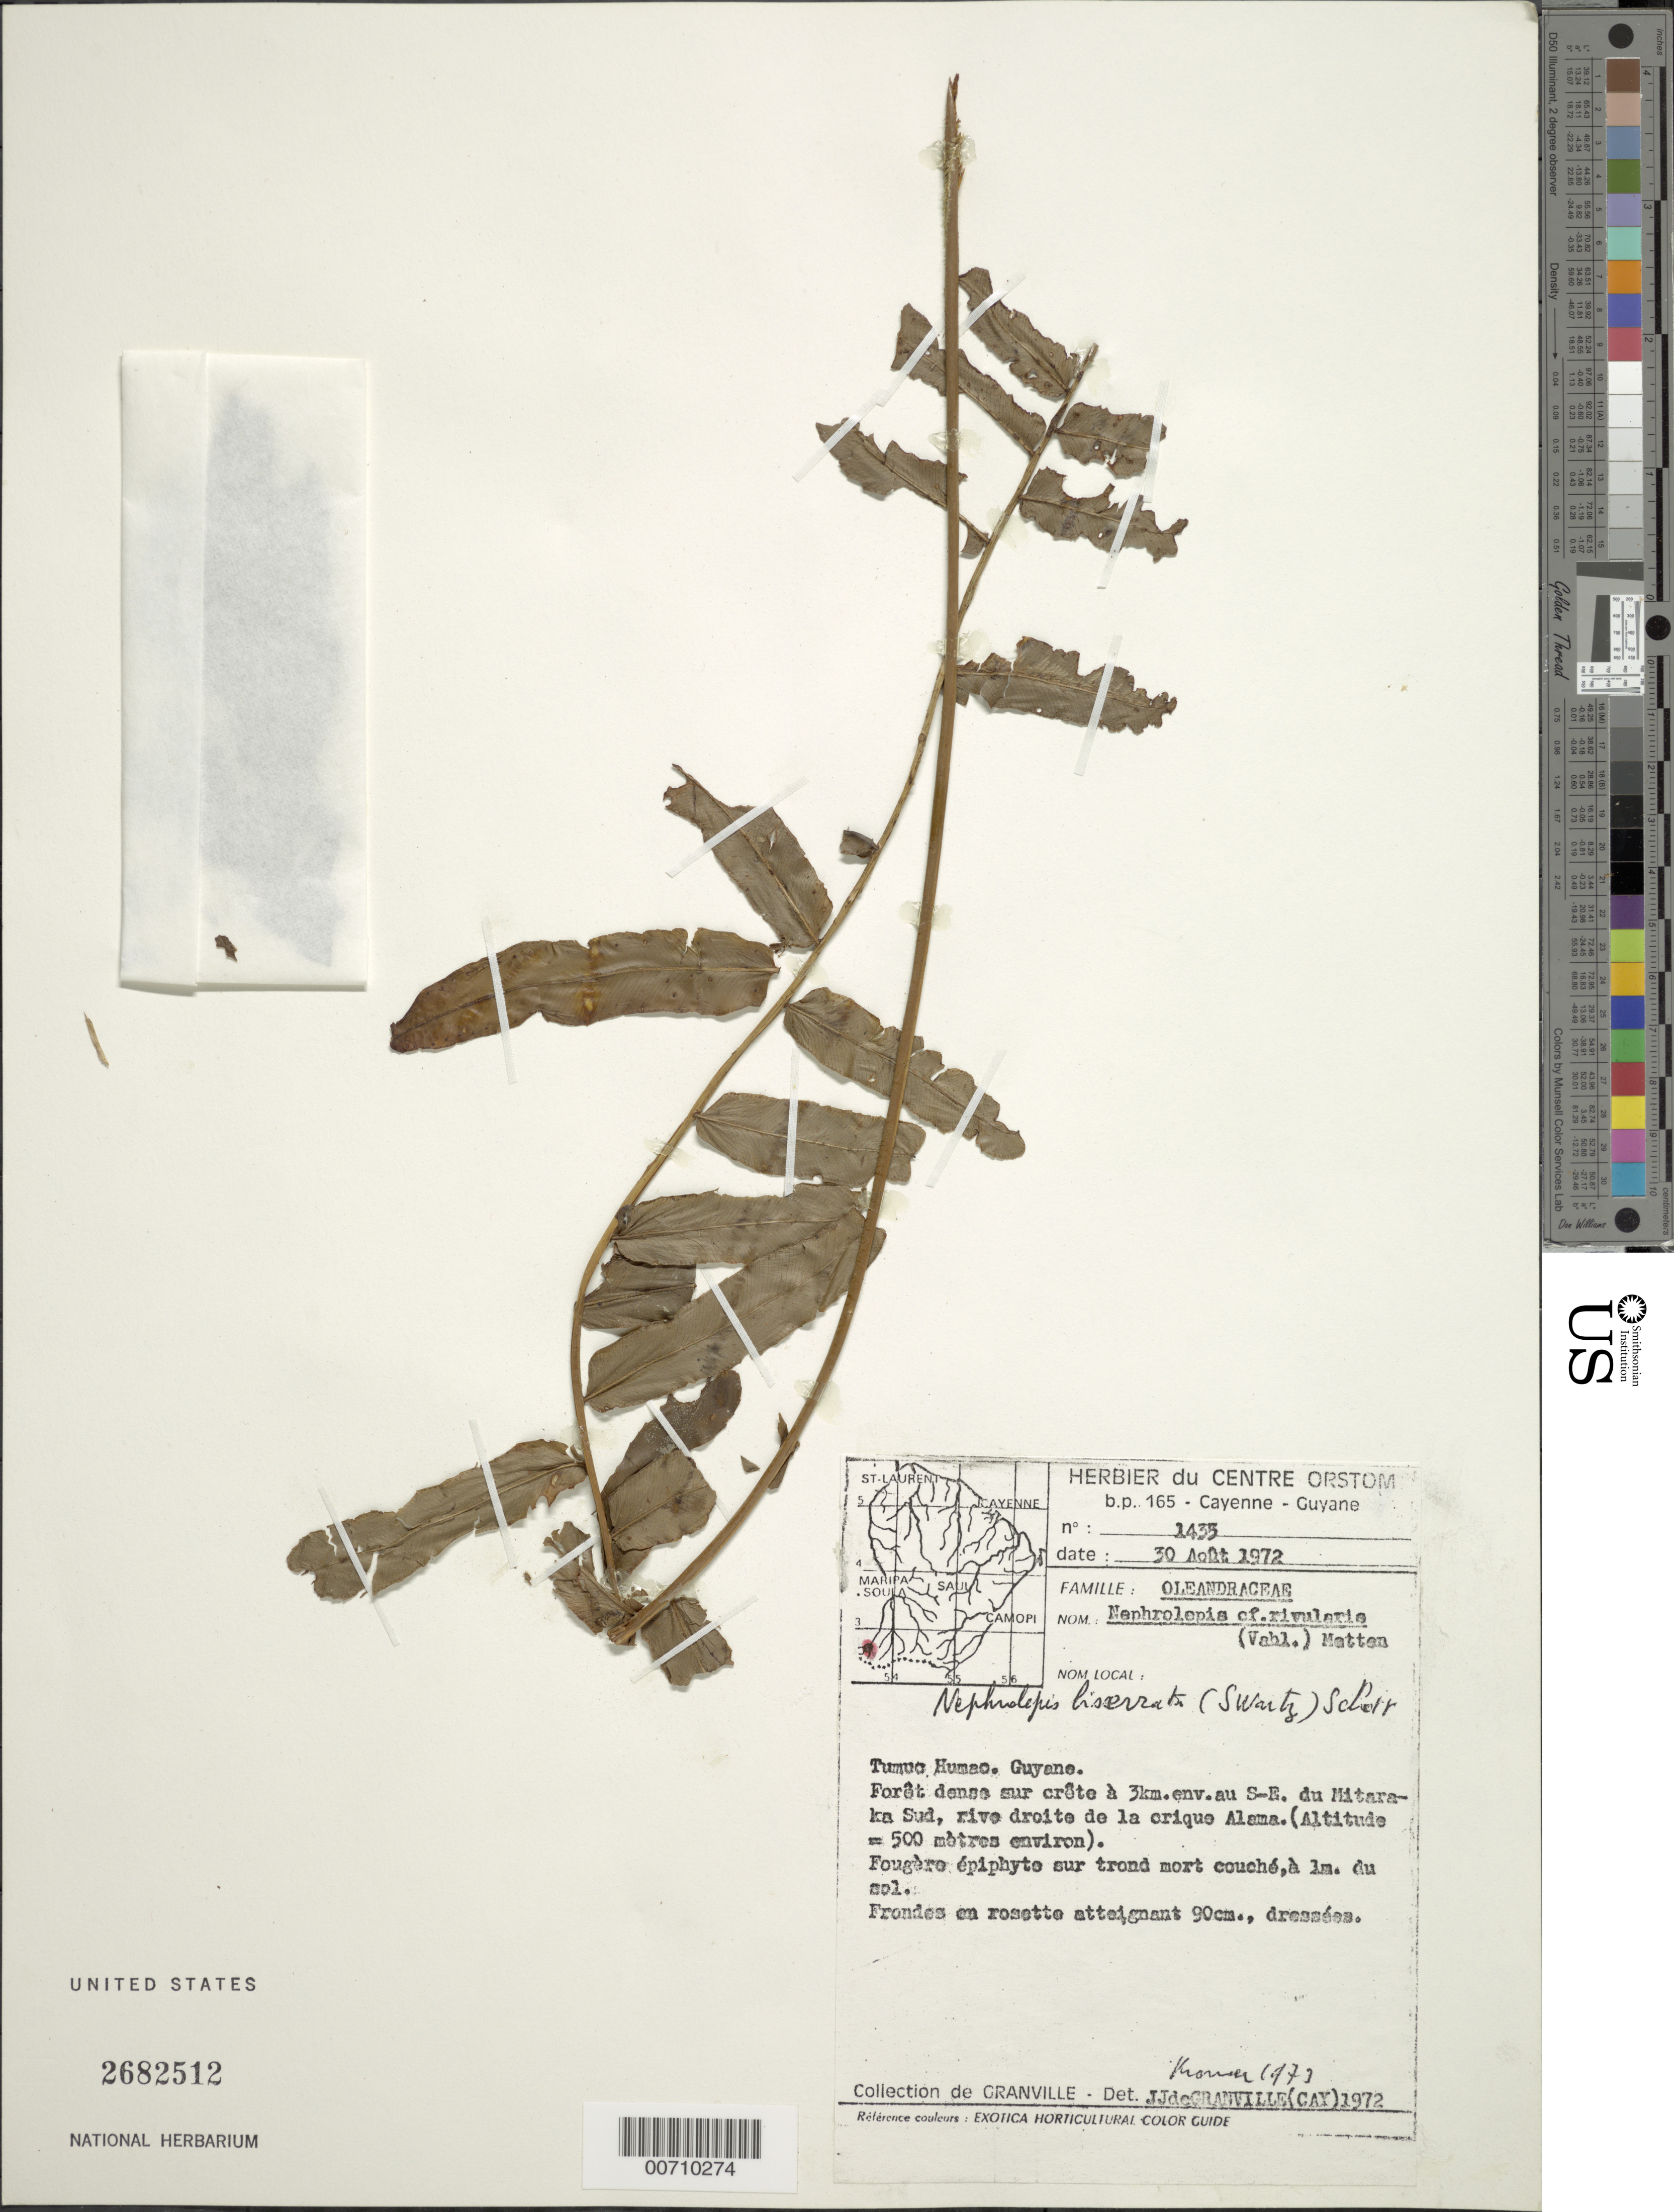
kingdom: Plantae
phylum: Tracheophyta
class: Polypodiopsida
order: Polypodiales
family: Nephrolepidaceae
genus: Nephrolepis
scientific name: Nephrolepis biserrata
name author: (Sw.) Schott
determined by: Kramer, K. U.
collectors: J.-J. de Granville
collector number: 1435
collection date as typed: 30-Aug-72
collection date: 1972-08-30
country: French Guiana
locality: Tumuc-Humac, 3 km SE du Mitaraka Sud, rive droite de la crique Alama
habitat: Dense forest at peak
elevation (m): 500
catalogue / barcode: US 2682512